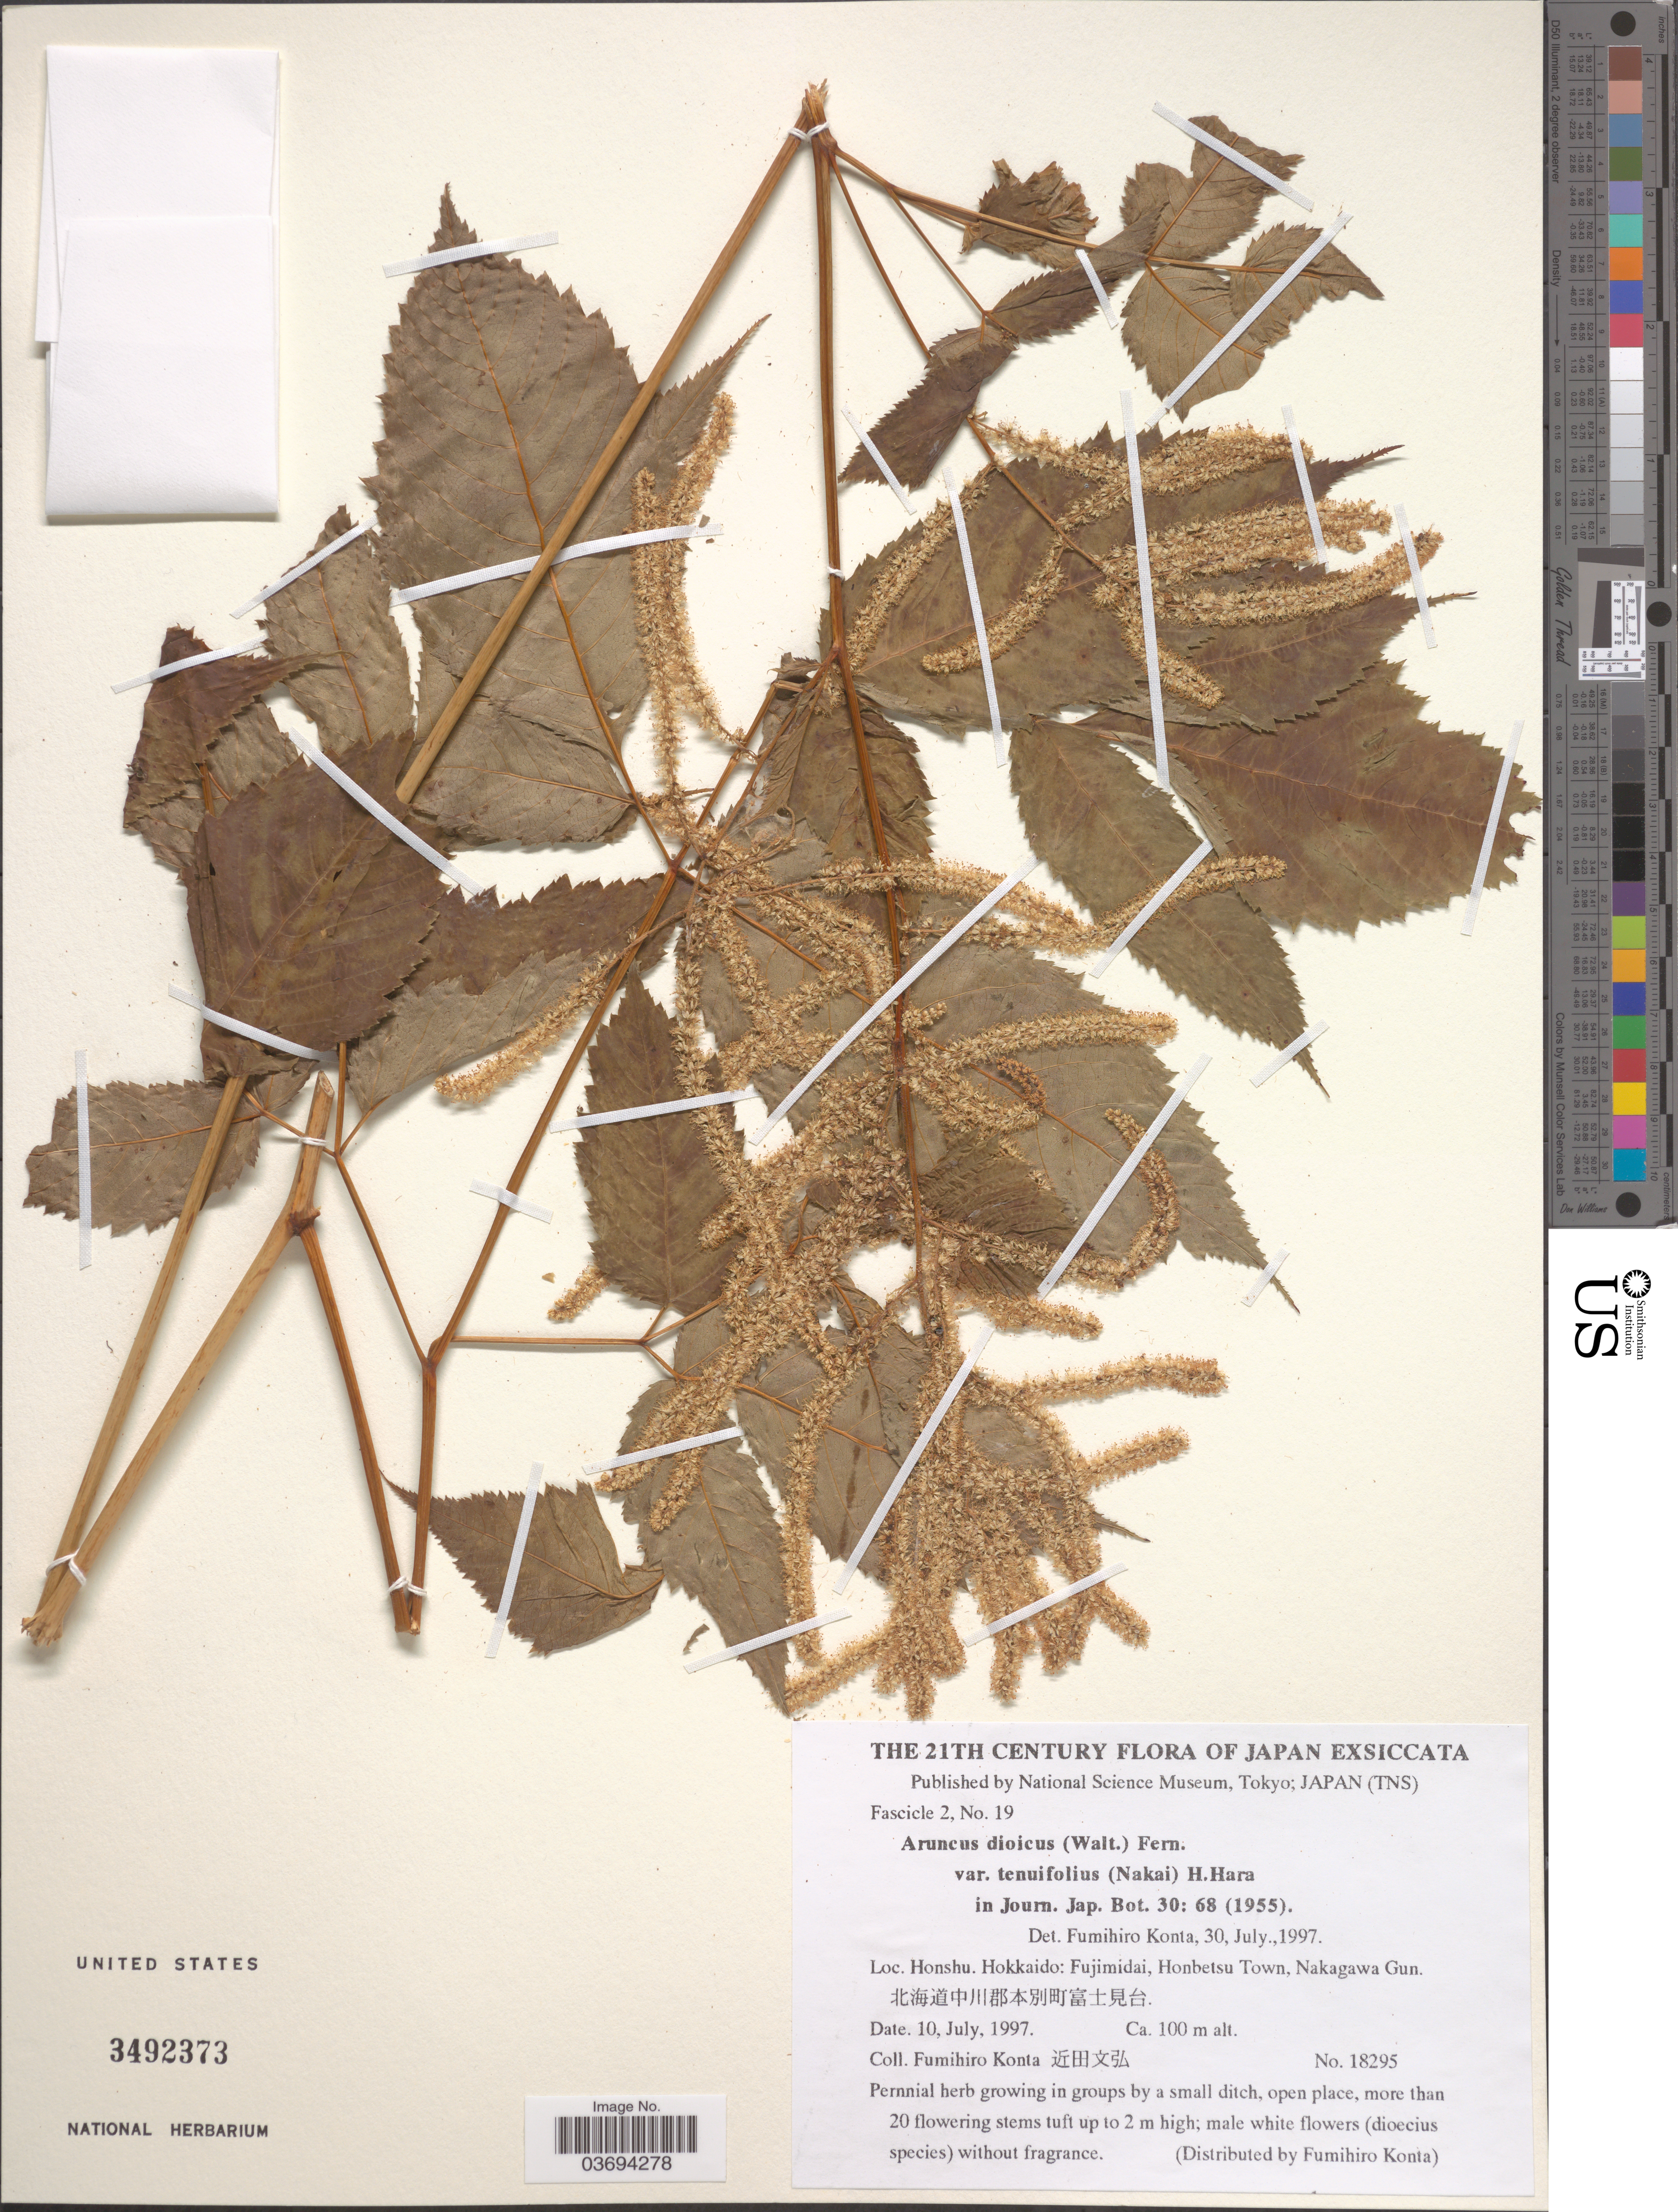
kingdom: Plantae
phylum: Tracheophyta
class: Magnoliopsida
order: Rosales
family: Rosaceae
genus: Aruncus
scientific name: Aruncus dioicus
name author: (Walter) Fernald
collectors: F. Konta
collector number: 18295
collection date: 1997-07-10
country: Japan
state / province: Hokkaidō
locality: Honshu: Fujimidai, Honbetsu Town, Nakagawa Gun. X.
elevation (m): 100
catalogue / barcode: US 3492373